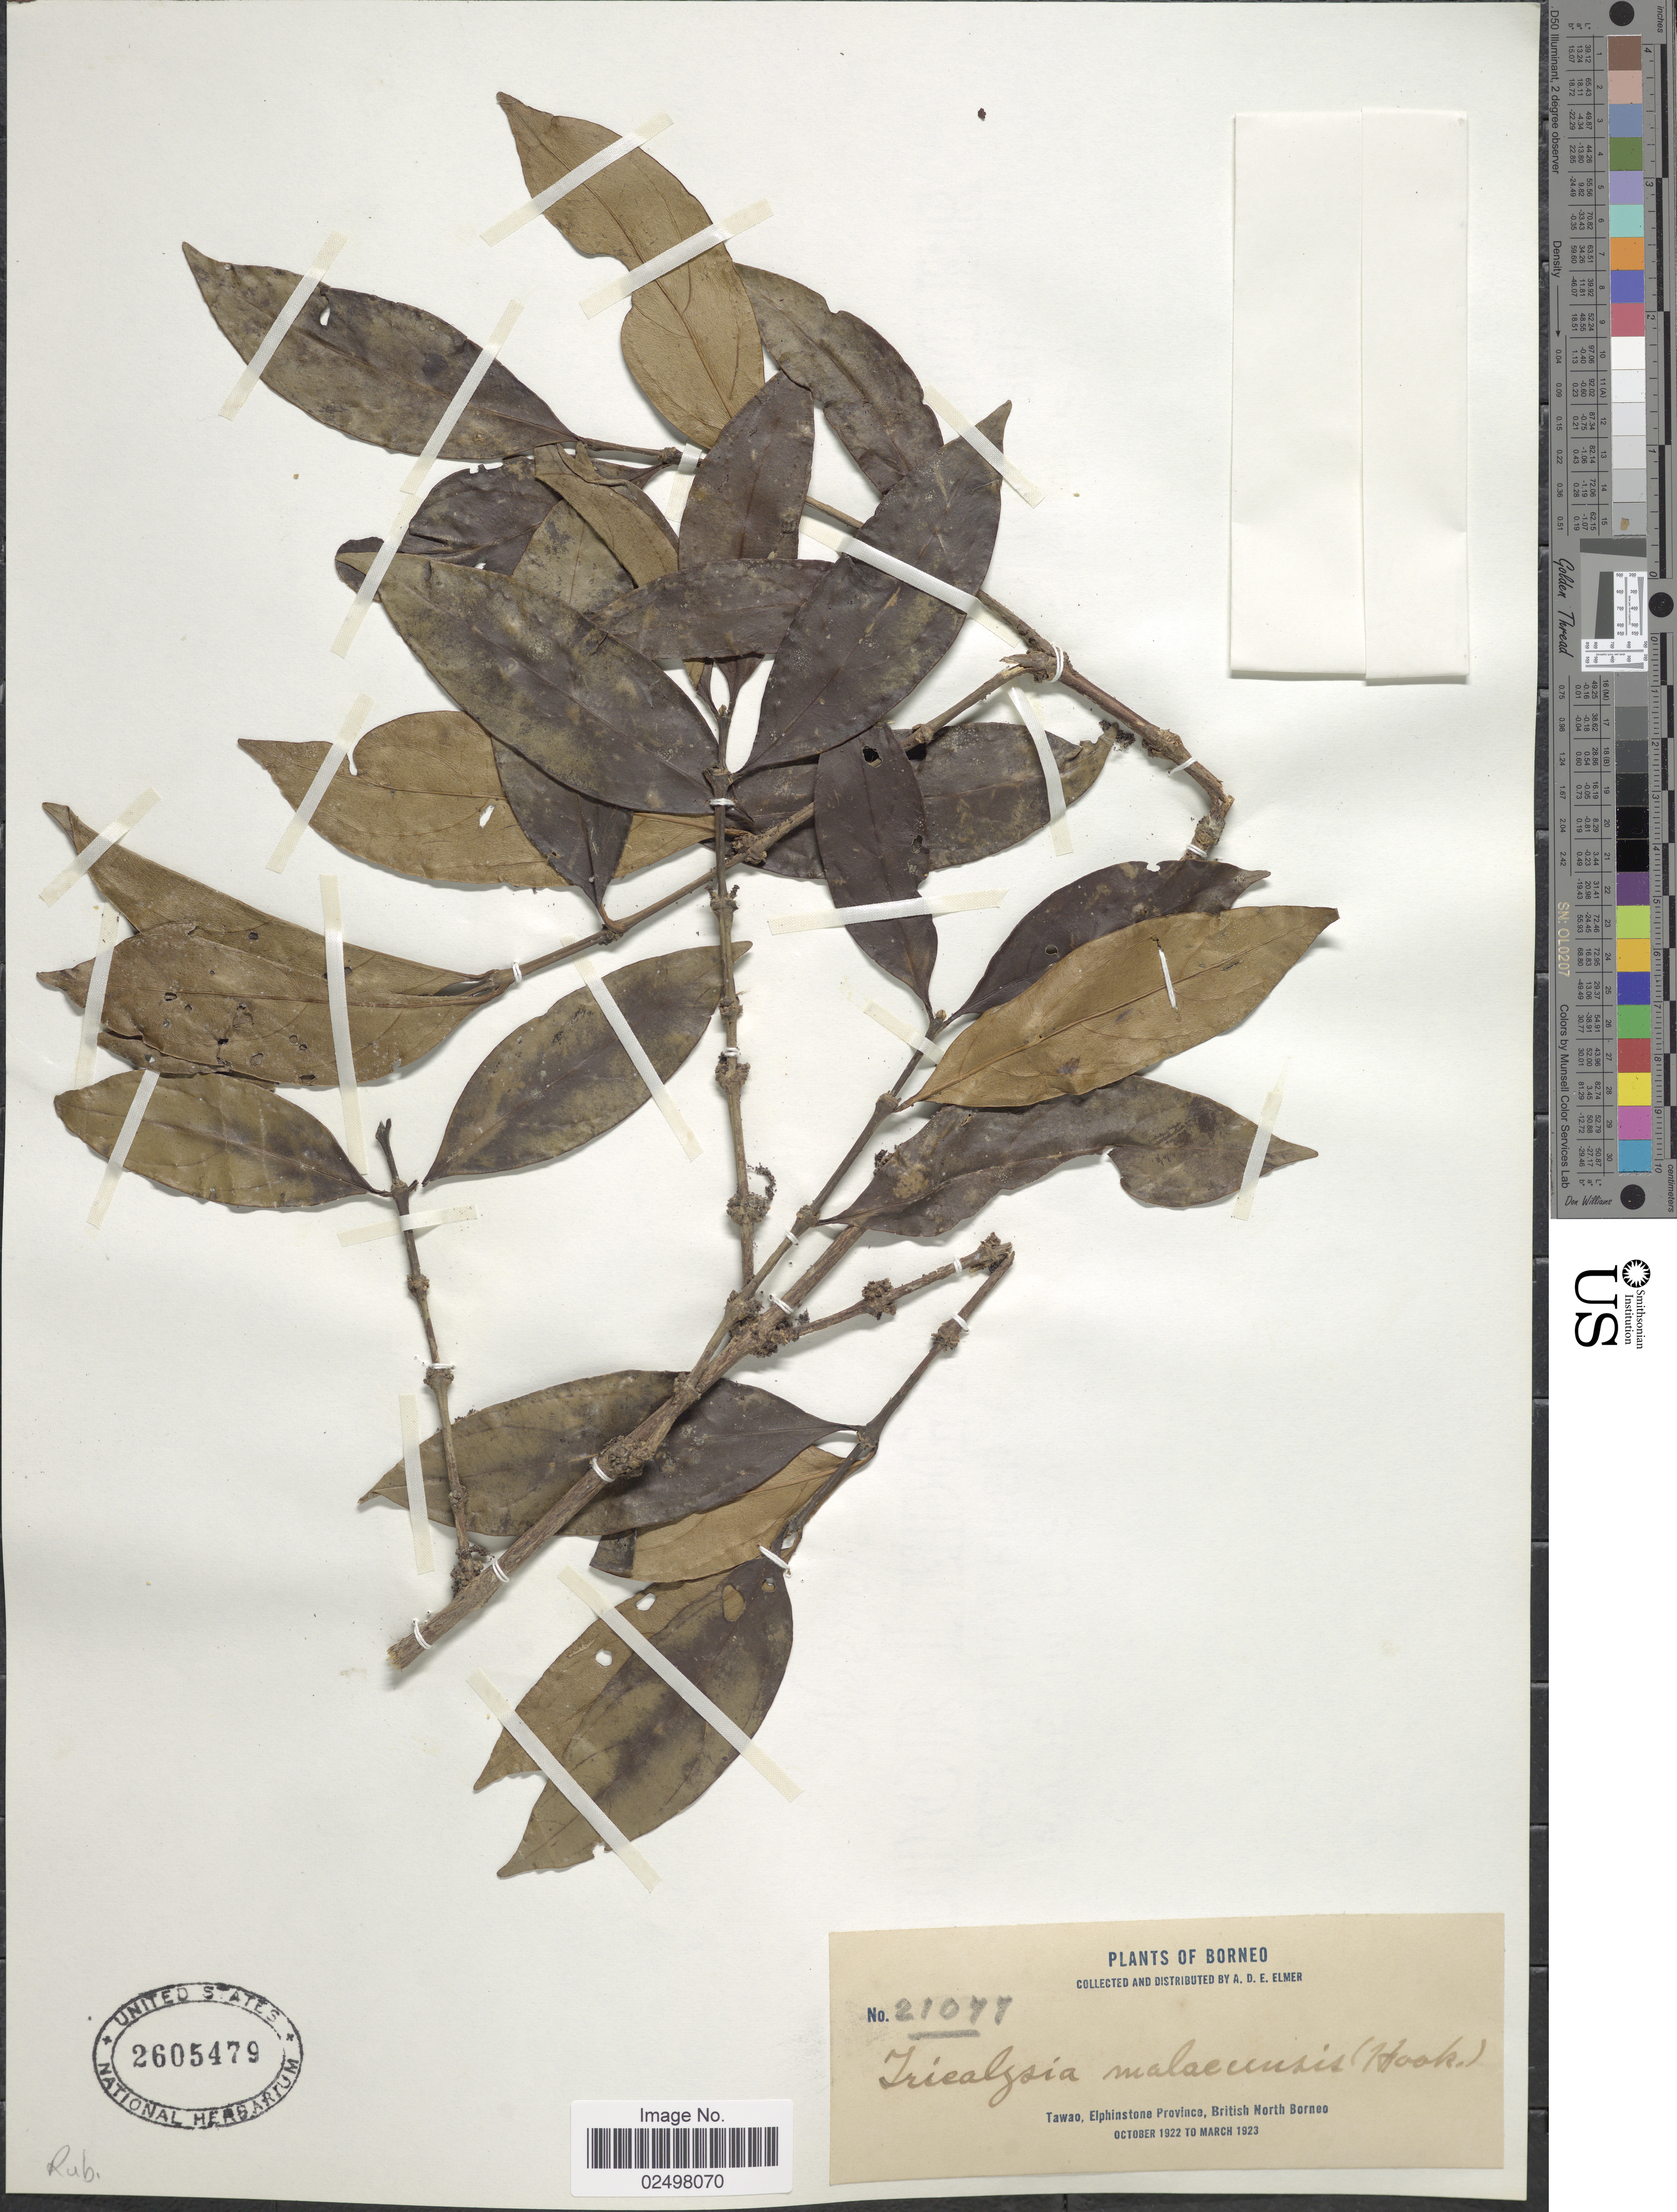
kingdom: Plantae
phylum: Tracheophyta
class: Magnoliopsida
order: Gentianales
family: Rubiaceae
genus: Tricalysia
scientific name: Tricalysia malaccensis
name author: Hook. f.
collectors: A. D. E. Elmer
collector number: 21077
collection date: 1922-10/1923-03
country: Malaysia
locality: Borneo, Tawao, Elhpinstone Province, British North Borneo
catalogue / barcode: US 2605479